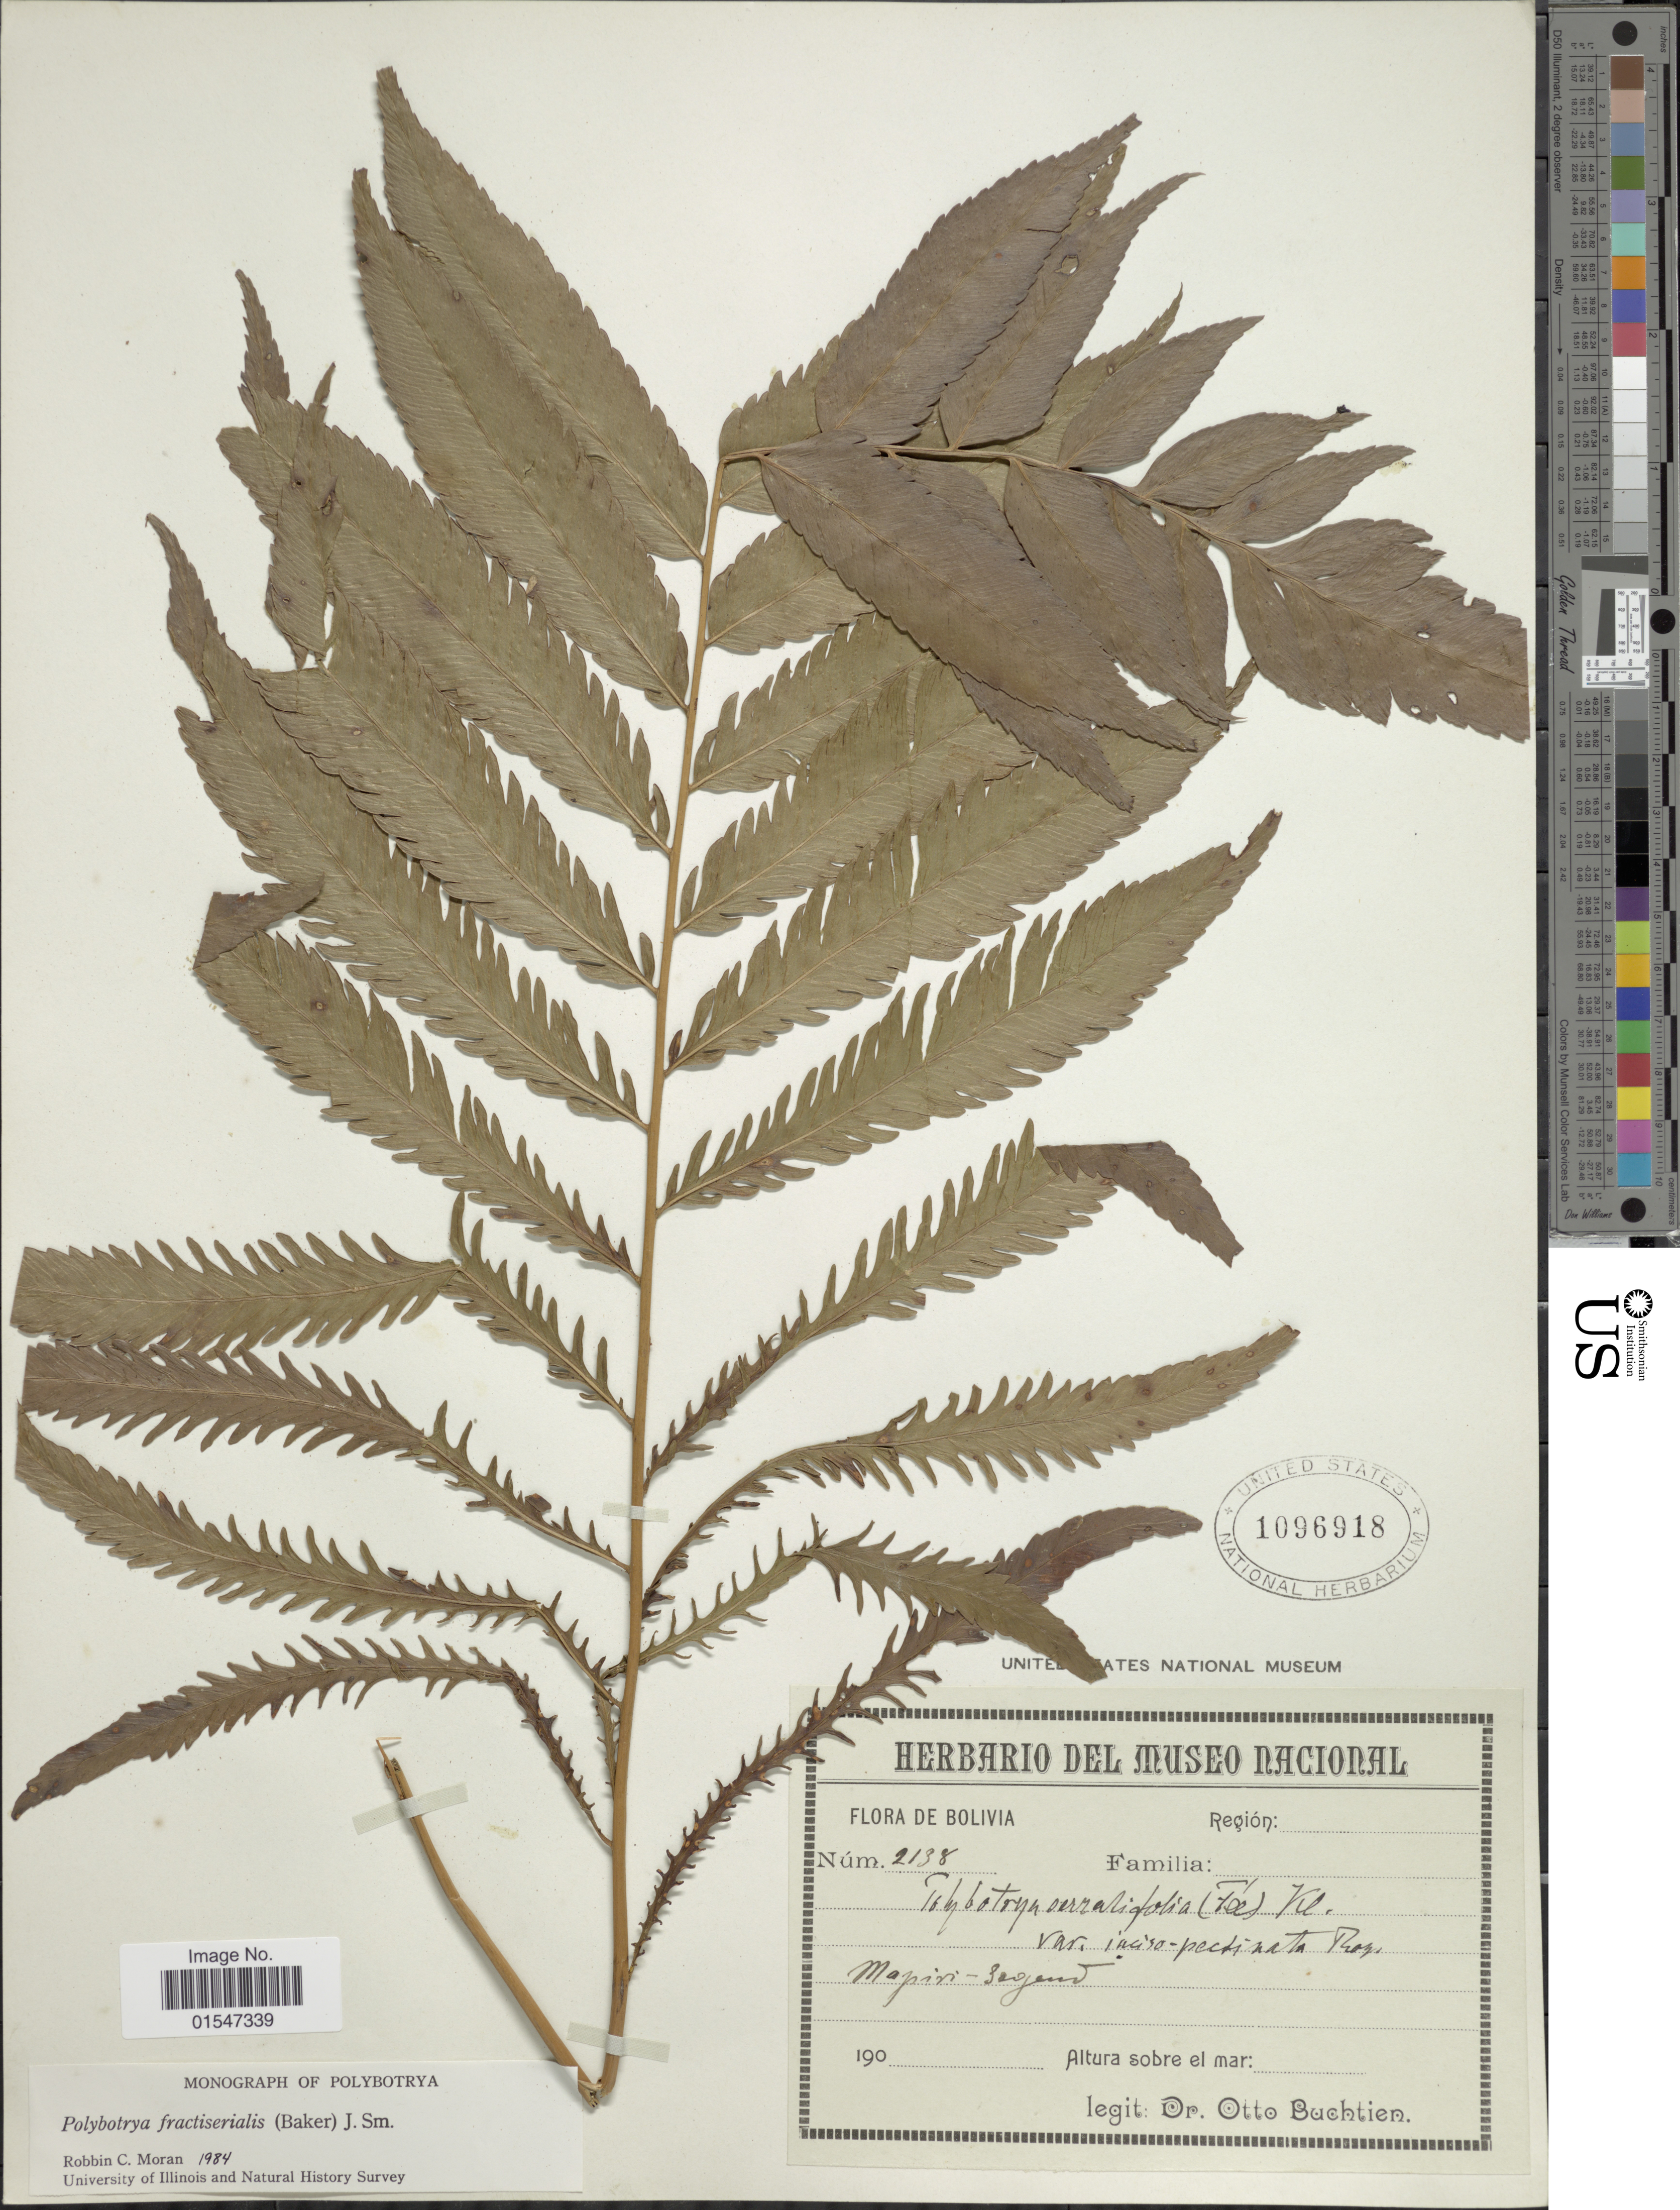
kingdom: Plantae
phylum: Tracheophyta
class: Polypodiopsida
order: Polypodiales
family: Dryopteridaceae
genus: Polybotrya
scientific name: Polybotrya fractiserialis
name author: (Baker) J. Sm.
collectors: O. Buchtien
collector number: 2138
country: Bolivia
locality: Mapiri-Saojau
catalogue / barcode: US 1096918